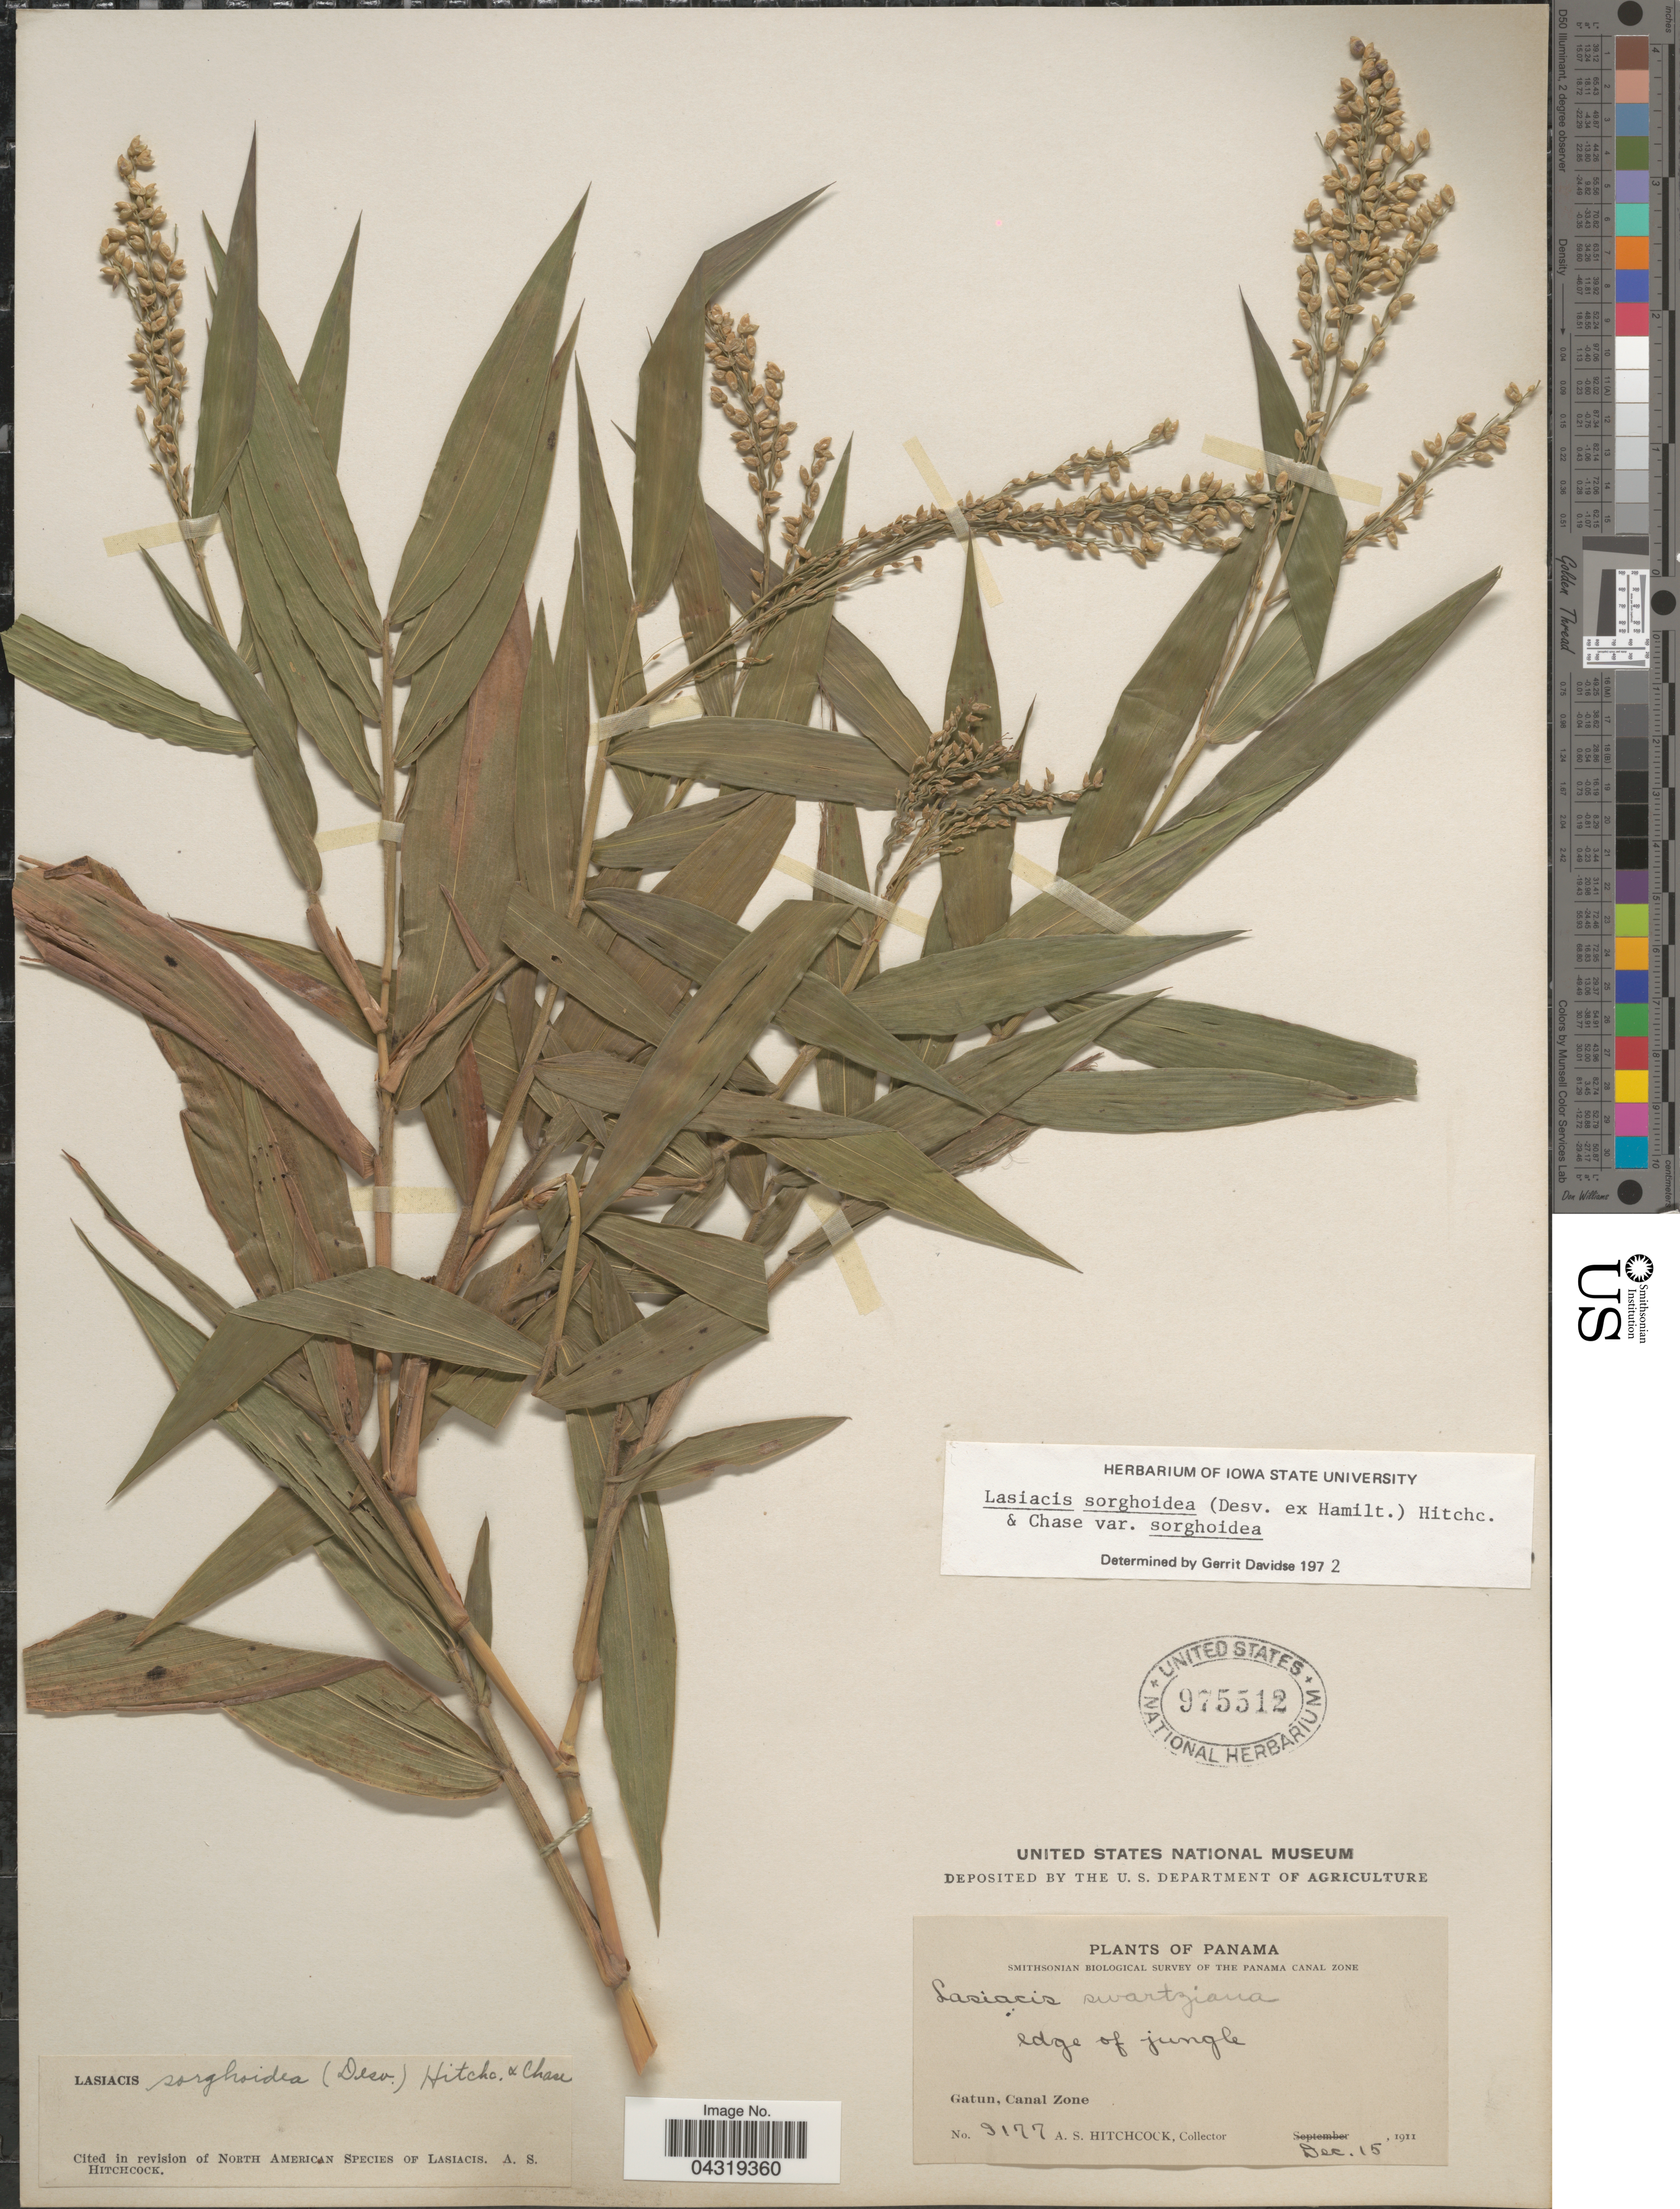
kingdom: Plantae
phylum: Tracheophyta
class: Liliopsida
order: Poales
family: Poaceae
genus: Lasiacis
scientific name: Lasiacis sorghoidea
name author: (Desv. ex Ham.) Hitchc. & Chase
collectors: A. S. Hitchcock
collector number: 9177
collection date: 1911-12-15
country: Panama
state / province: Colón / Panamá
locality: Smithsonian Biological Survey of the Panama Canal Zone. Gatun, Canal Zone.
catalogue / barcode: US 975512